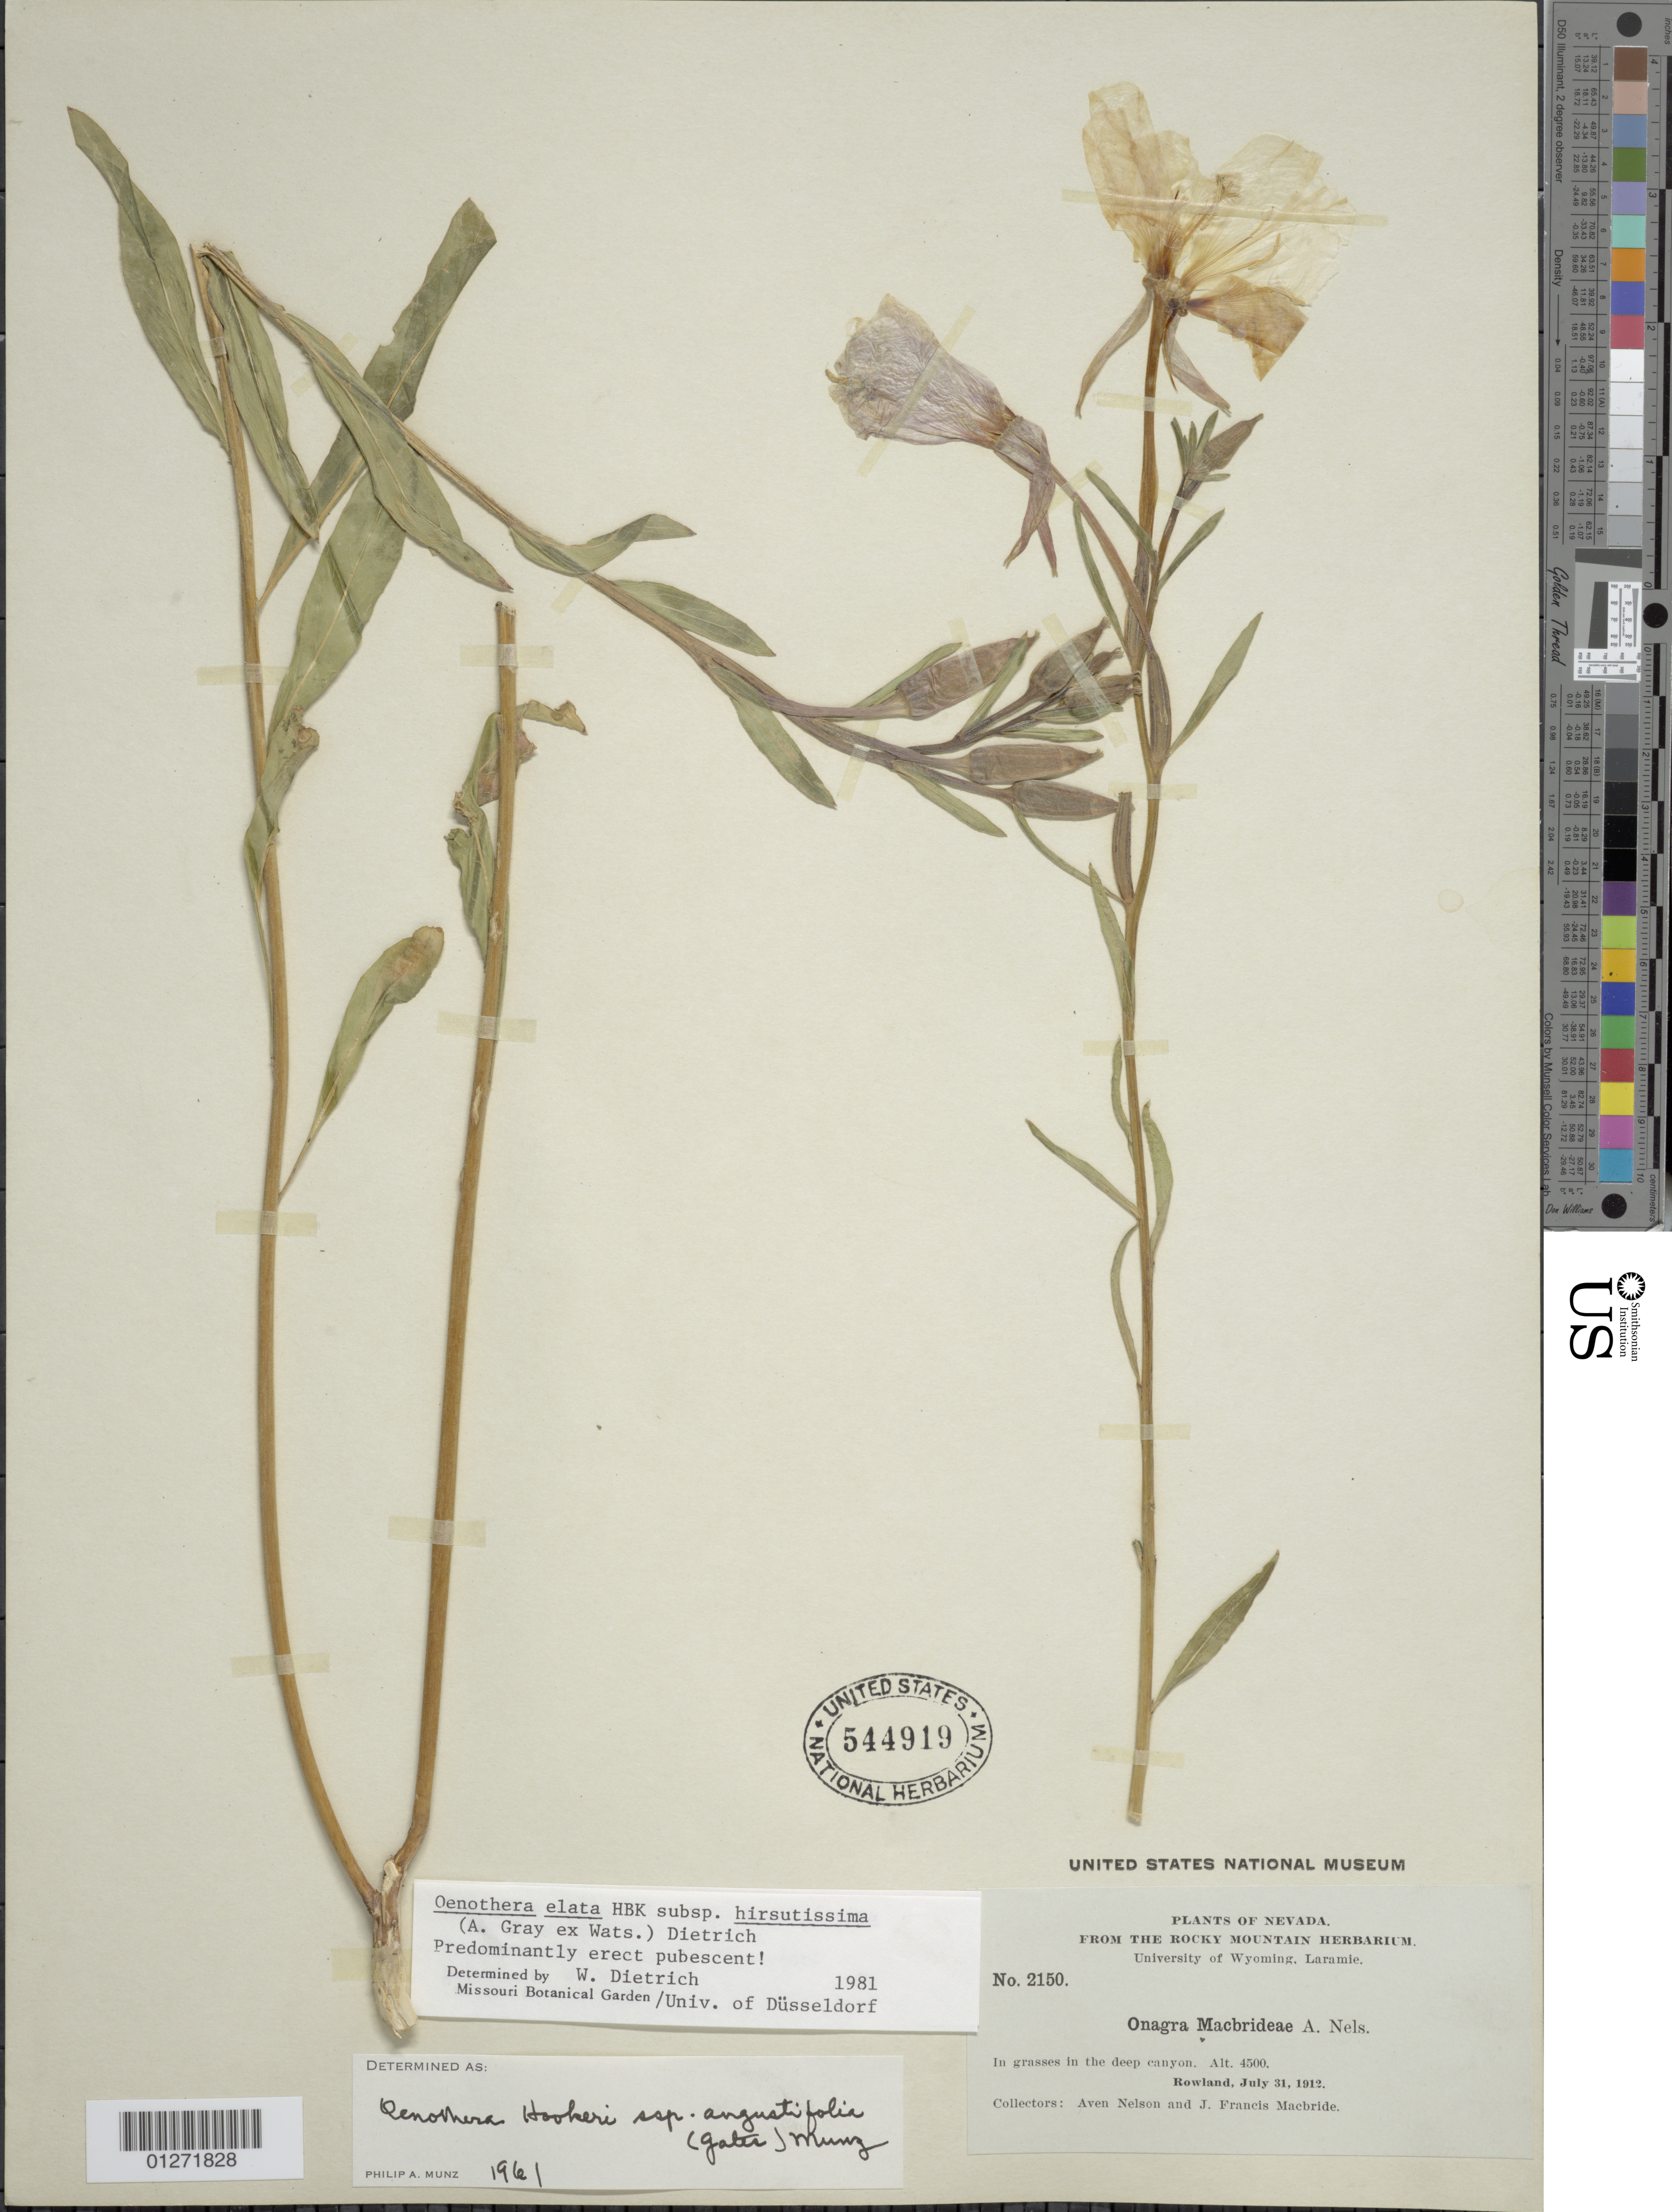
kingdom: Plantae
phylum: Tracheophyta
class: Magnoliopsida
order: Myrtales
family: Onagraceae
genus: Oenothera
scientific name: Oenothera elata subsp. hirsutissima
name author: (A. Gray ex S. Watson) W. Dietr.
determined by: Dietrich, W.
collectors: A. Nelson & J. F. Macbride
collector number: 2150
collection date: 1912-07-31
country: United States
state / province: Nevada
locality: Rowland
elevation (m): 1372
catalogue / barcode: US 544919